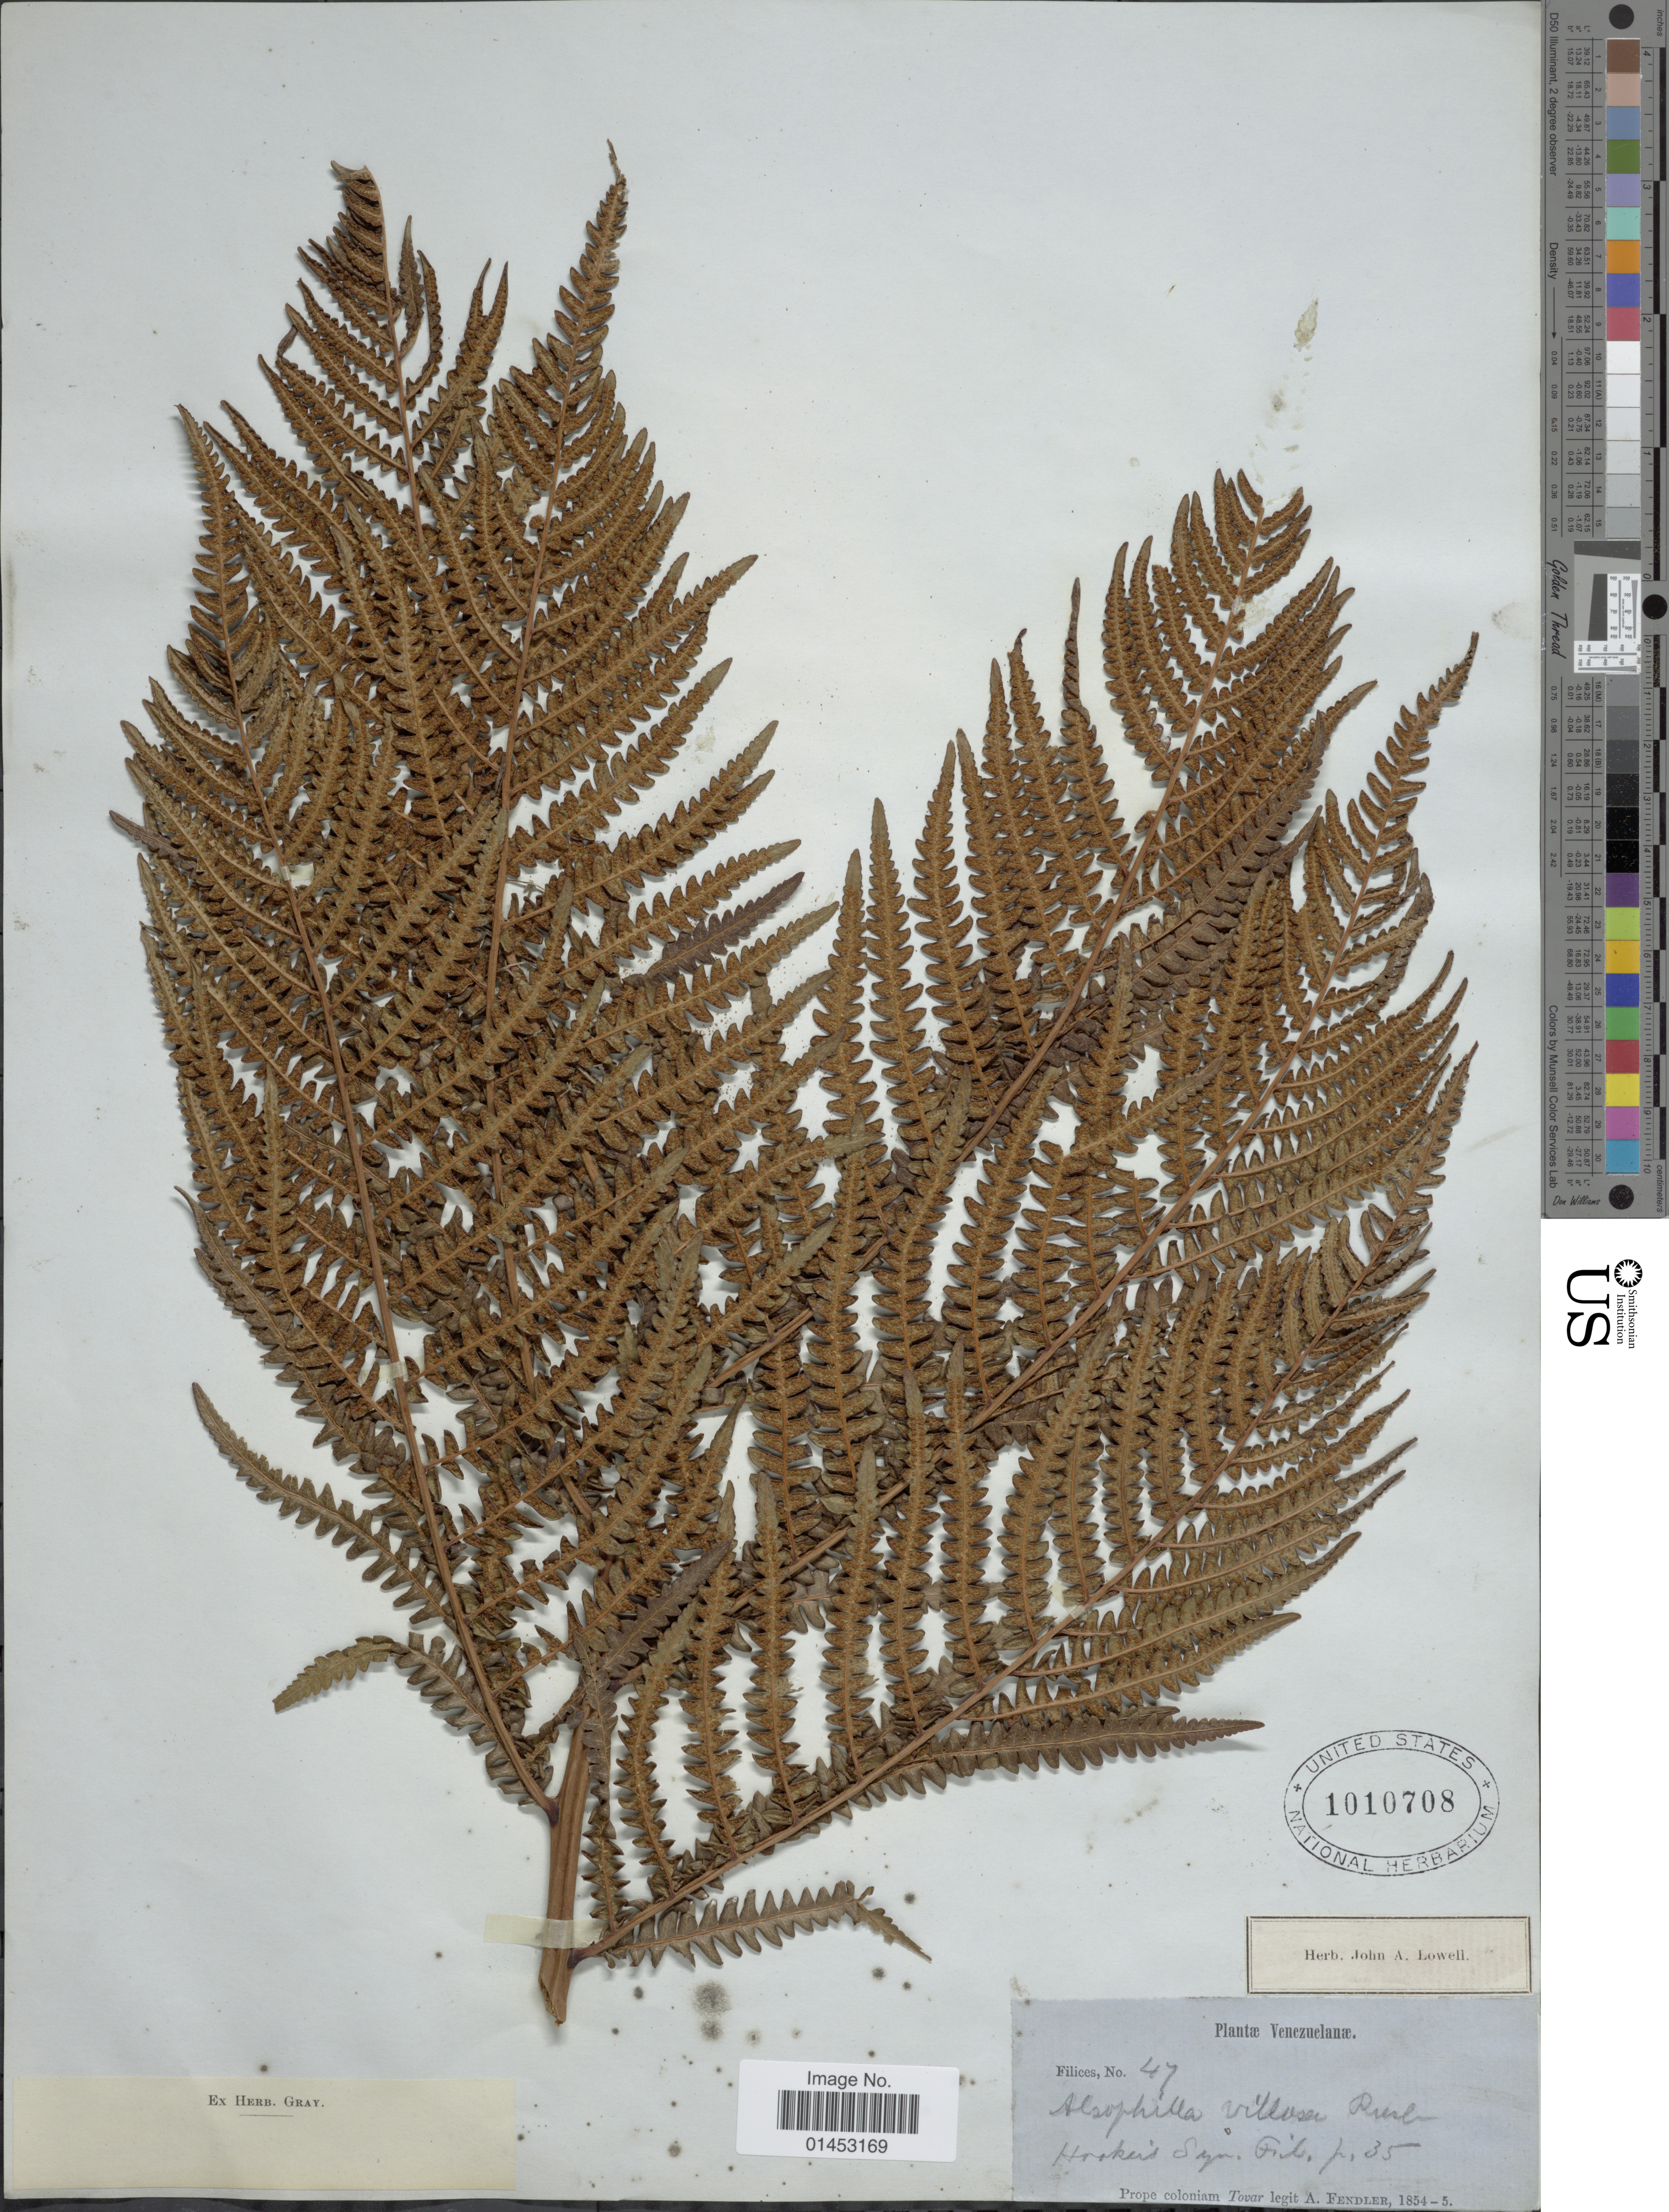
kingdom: Plantae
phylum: Tracheophyta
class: Polypodiopsida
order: Cyatheales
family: Cyatheaceae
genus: Cyathea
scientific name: Cyathea villosa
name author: Humb. & Bonpl. ex Willd.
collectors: A. Fendler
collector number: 47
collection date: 1854/1855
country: Venezuela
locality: Prope coloniam Tovar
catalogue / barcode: US 1010708